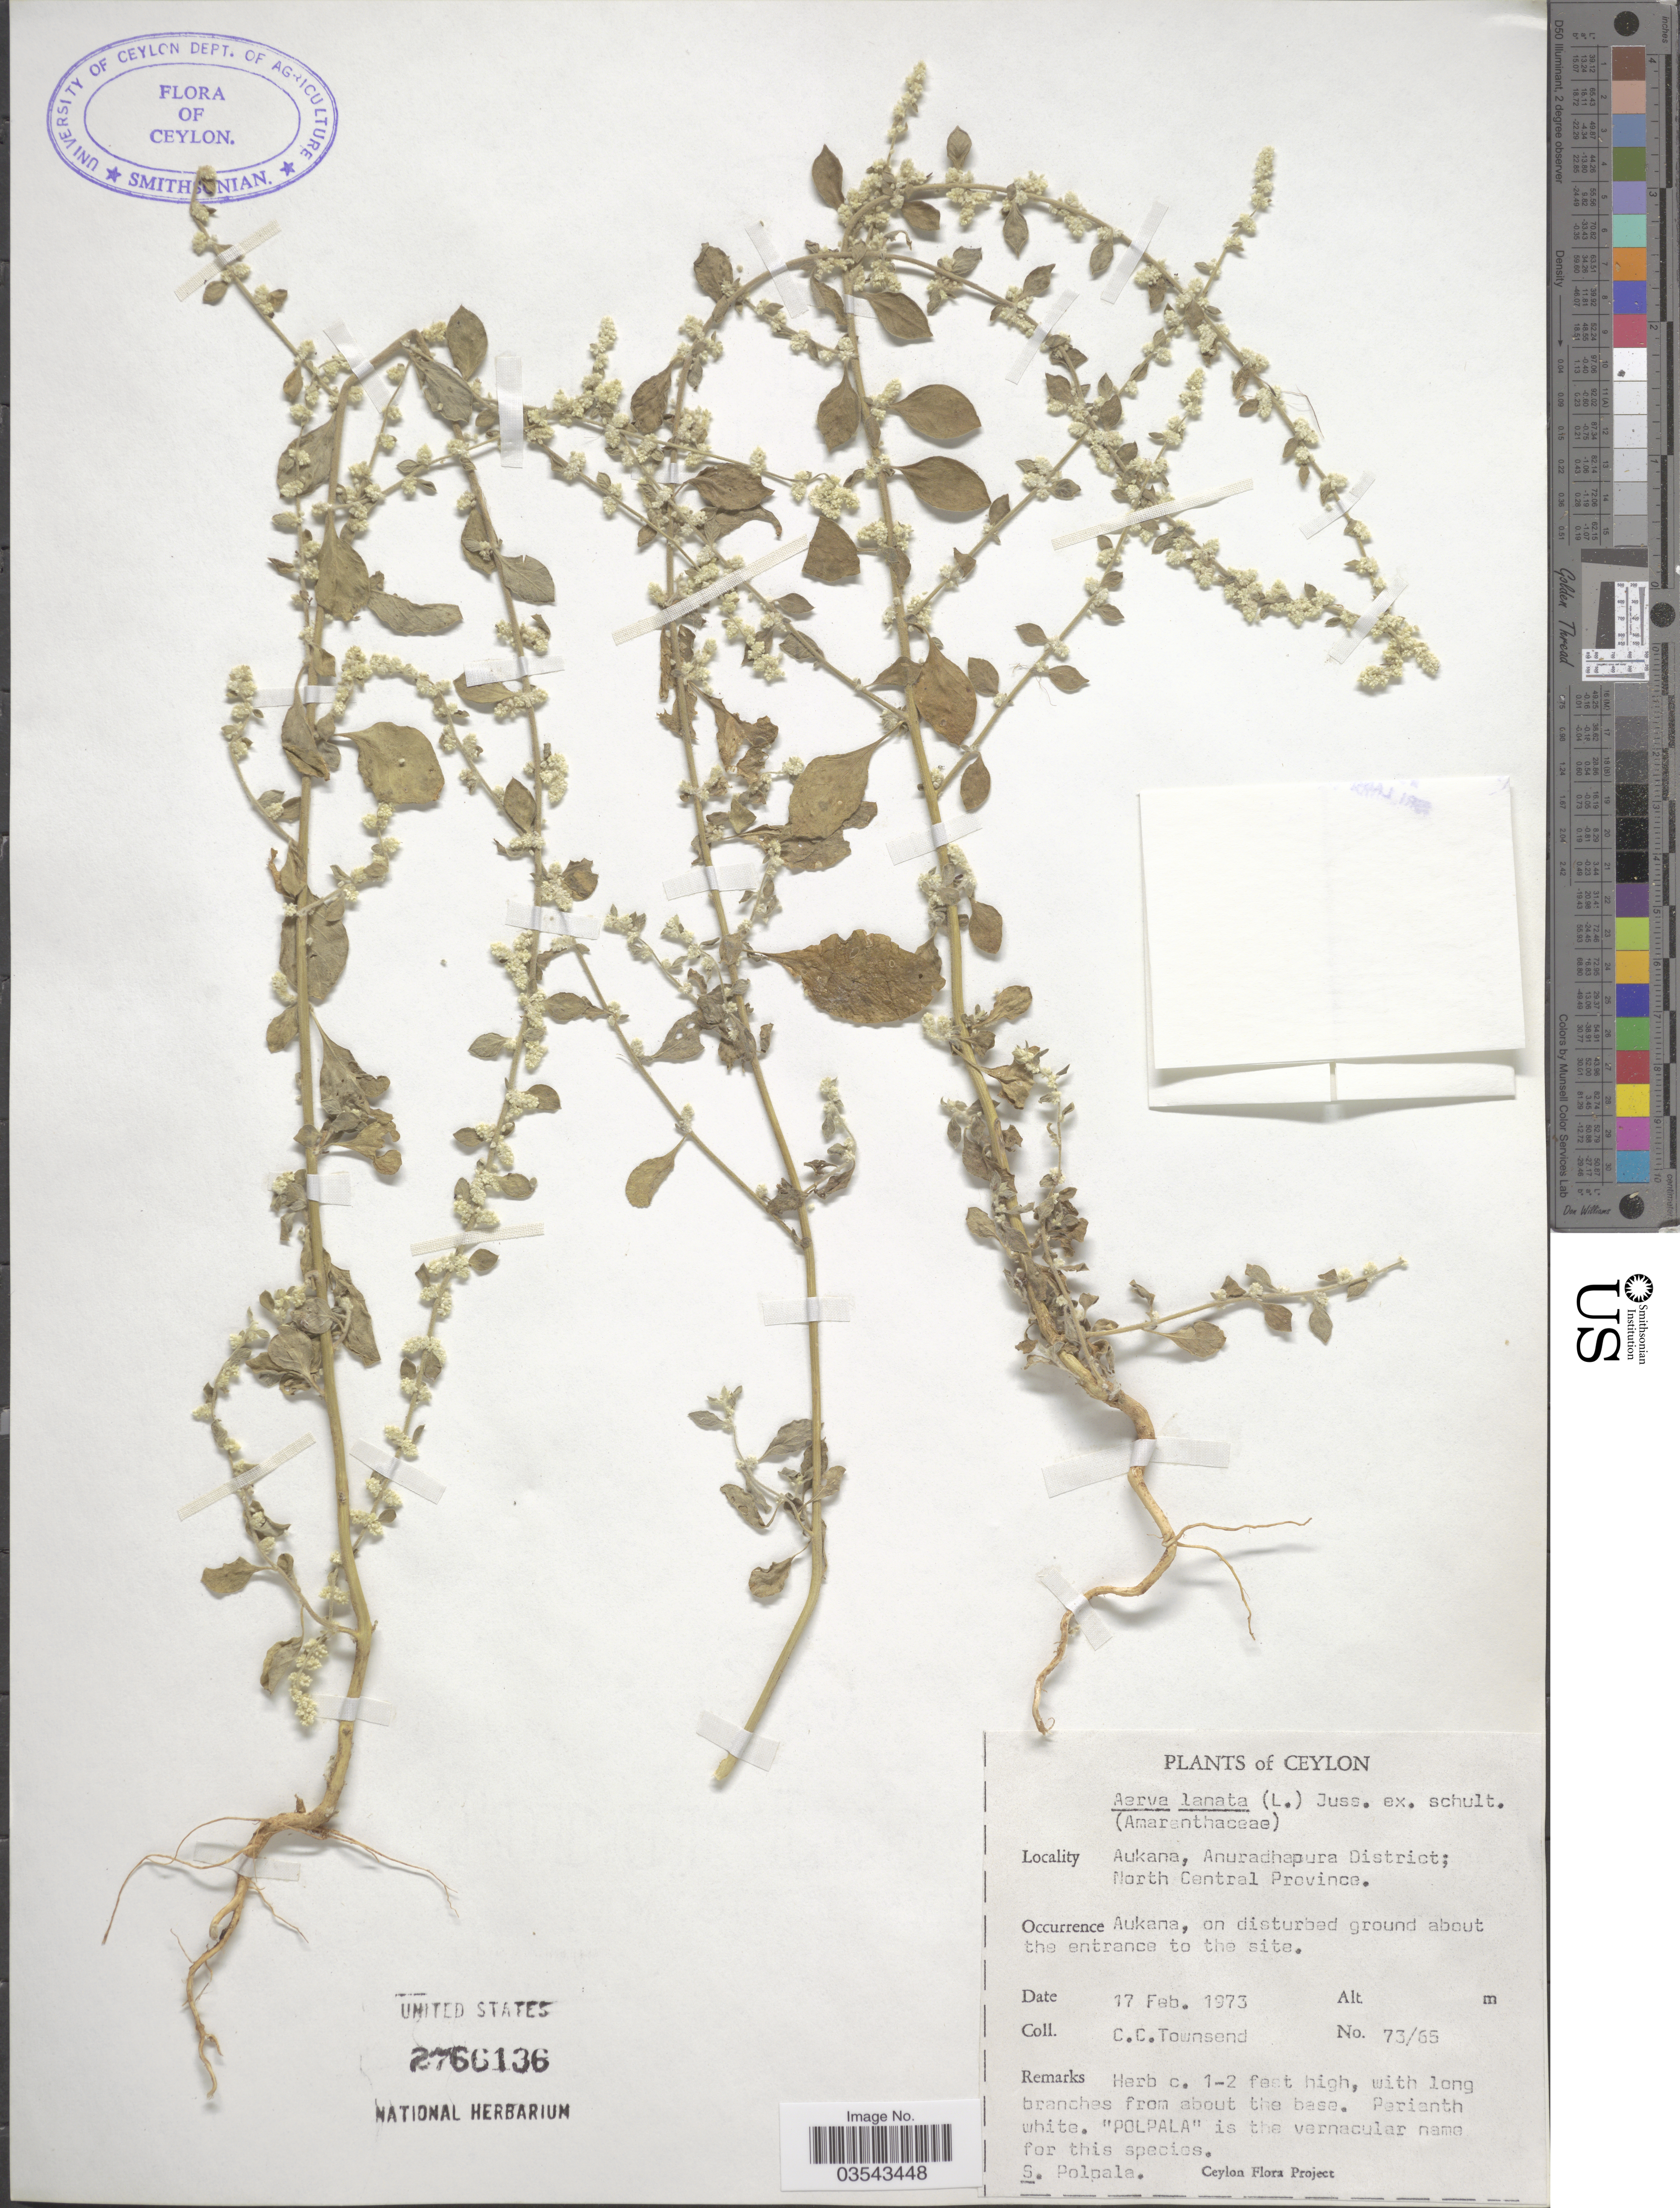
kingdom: Plantae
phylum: Tracheophyta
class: Magnoliopsida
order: Caryophyllales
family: Amaranthaceae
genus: Ouret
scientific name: Ouret lanata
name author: (L.) Kuntze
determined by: U.S. National Herbarium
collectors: C. C. Townsend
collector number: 73/65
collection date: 1973-02-17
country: Sri Lanka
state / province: North Central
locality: Ceylon. Aukana, Anuradhapura District.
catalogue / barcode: US 2766136